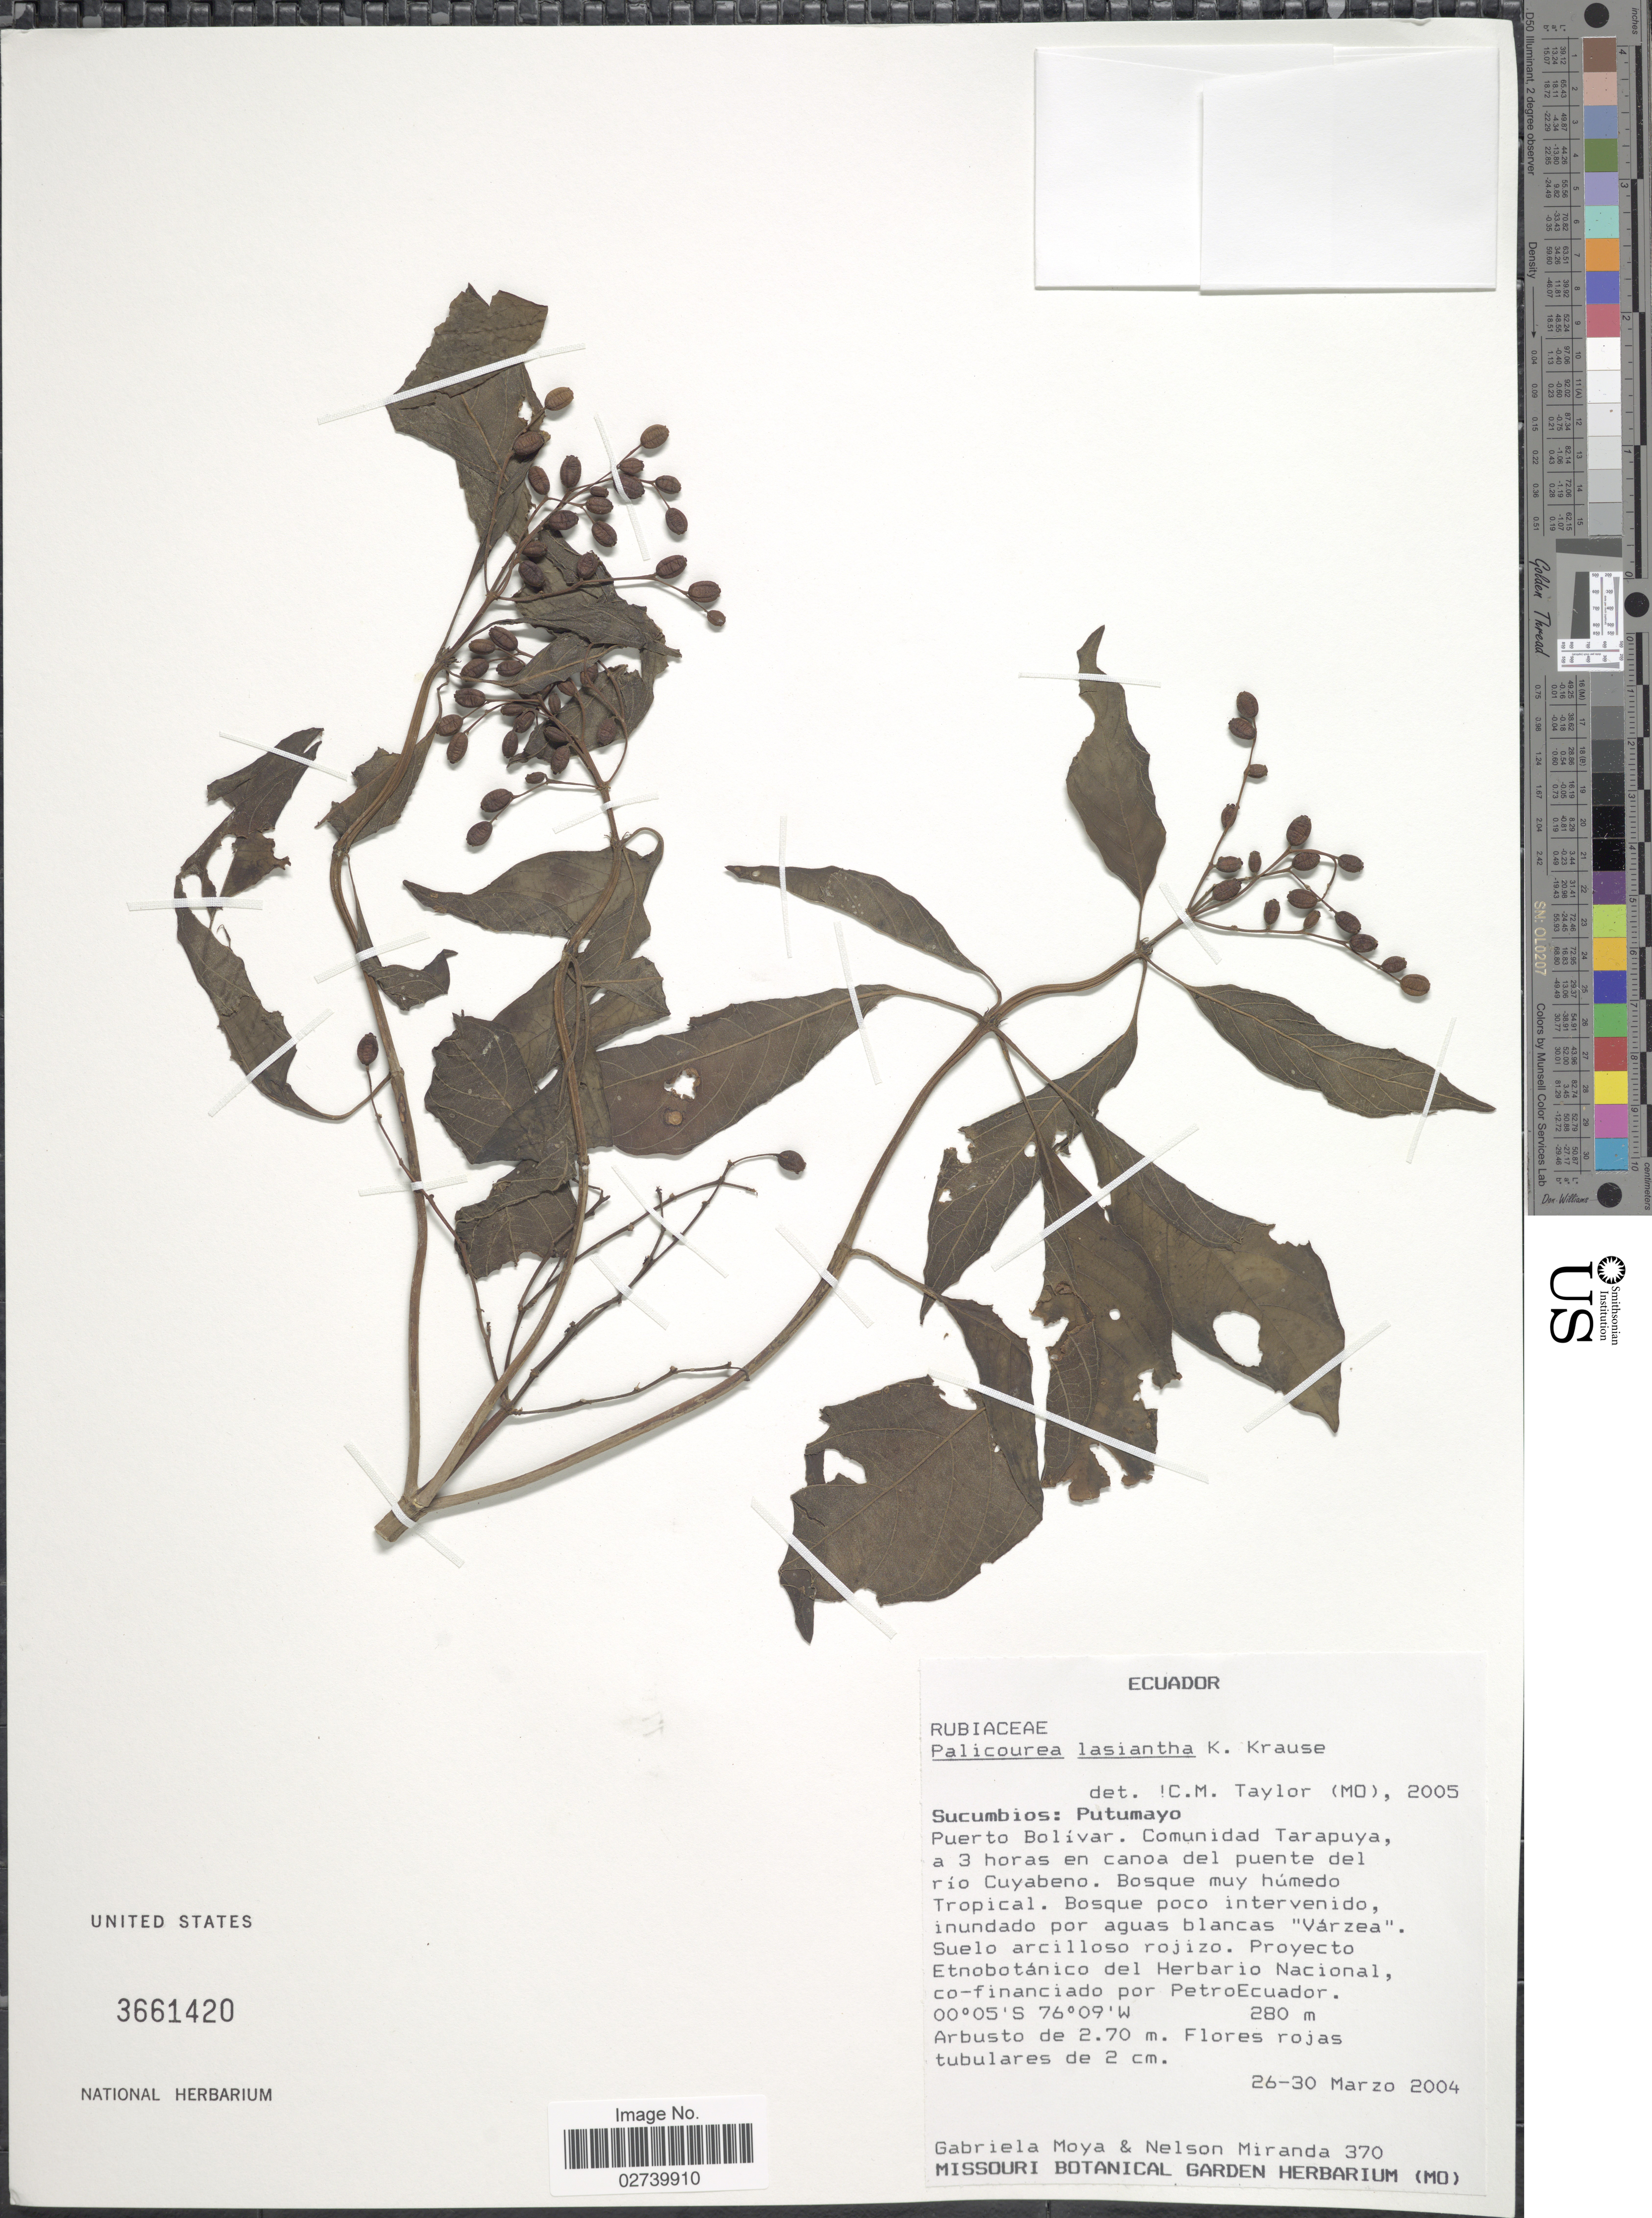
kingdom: Plantae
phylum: Tracheophyta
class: Magnoliopsida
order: Gentianales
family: Rubiaceae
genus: Palicourea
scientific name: Palicourea lasiantha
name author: Krause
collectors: G. Moya & N. Miranda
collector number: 370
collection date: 2004-03-26/2004-03-30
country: Ecuador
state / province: Sucumbíos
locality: Sucumbios: Putumayo. Puerto Bolívar. Comunidad Tarapuya, a 3 horas en canoa del puente del río Cuyabeno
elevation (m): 280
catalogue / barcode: US 3661420